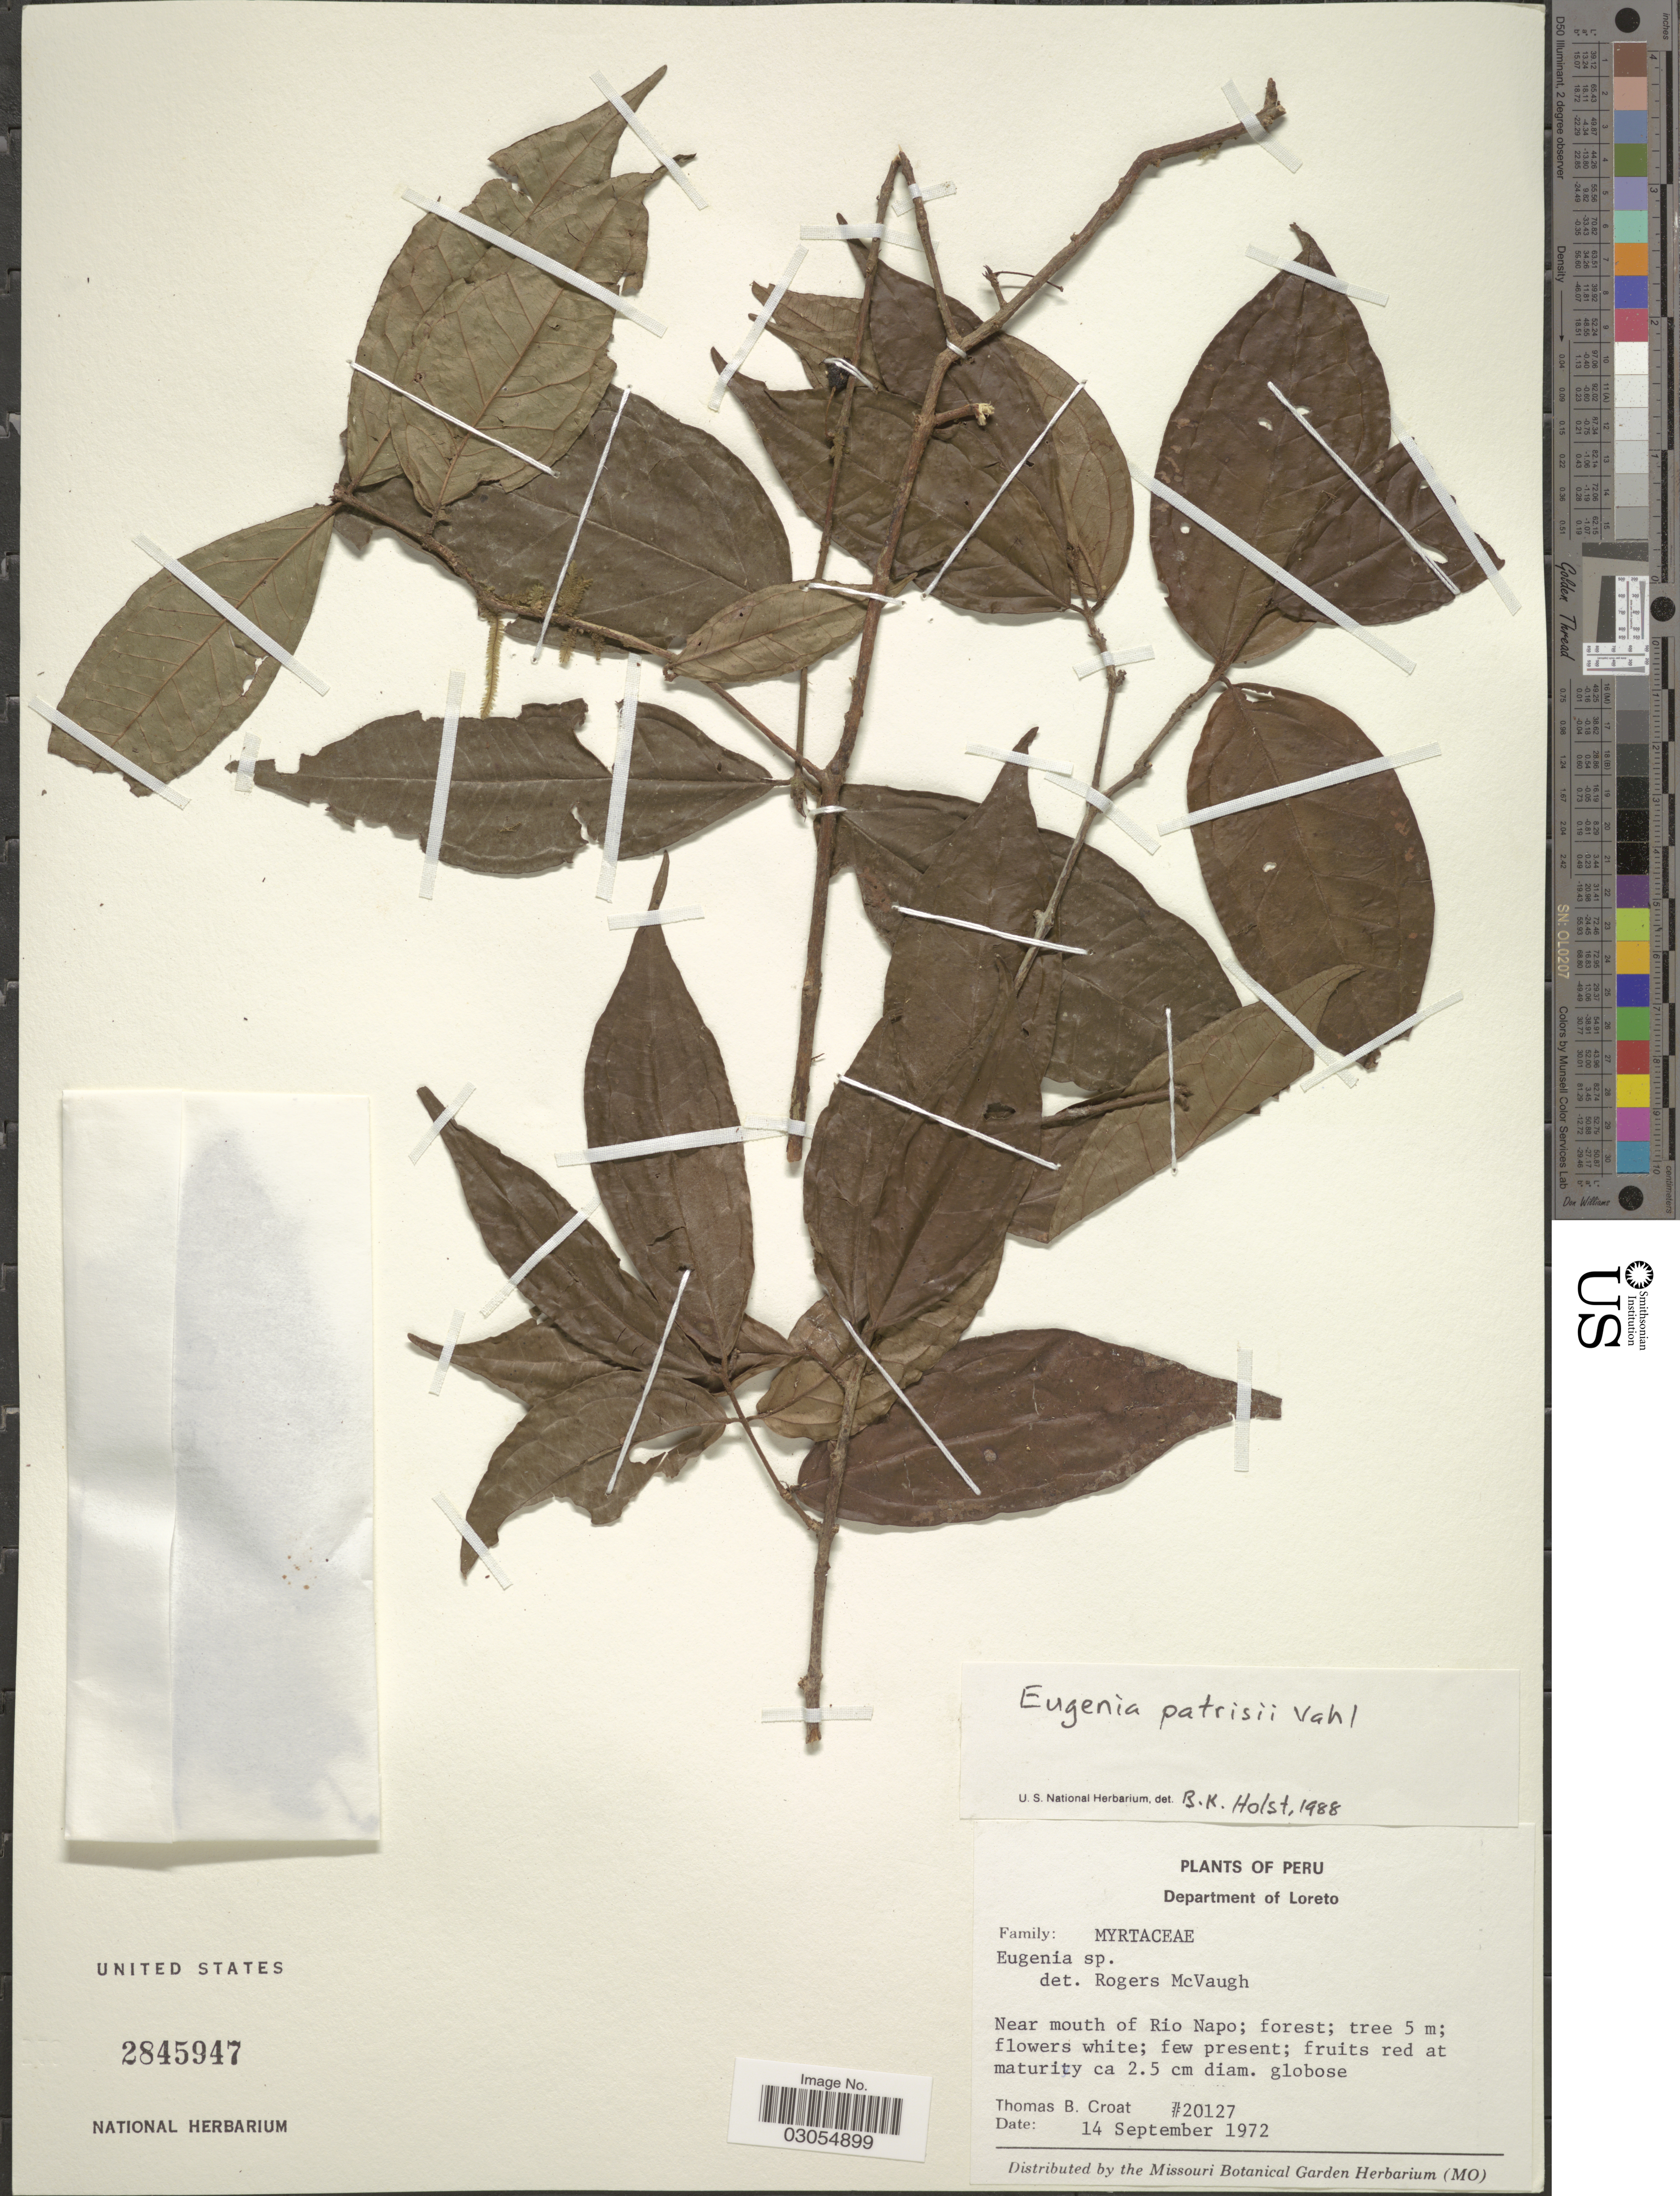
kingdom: Plantae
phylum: Tracheophyta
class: Magnoliopsida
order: Myrtales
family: Myrtaceae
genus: Eugenia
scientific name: Eugenia patrisii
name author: Vahl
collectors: T. B. Croat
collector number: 20127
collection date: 1972-09-14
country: Peru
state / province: Loreto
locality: Department of Loreto. Near mouth of Rio Napo.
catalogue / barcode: US 2845947